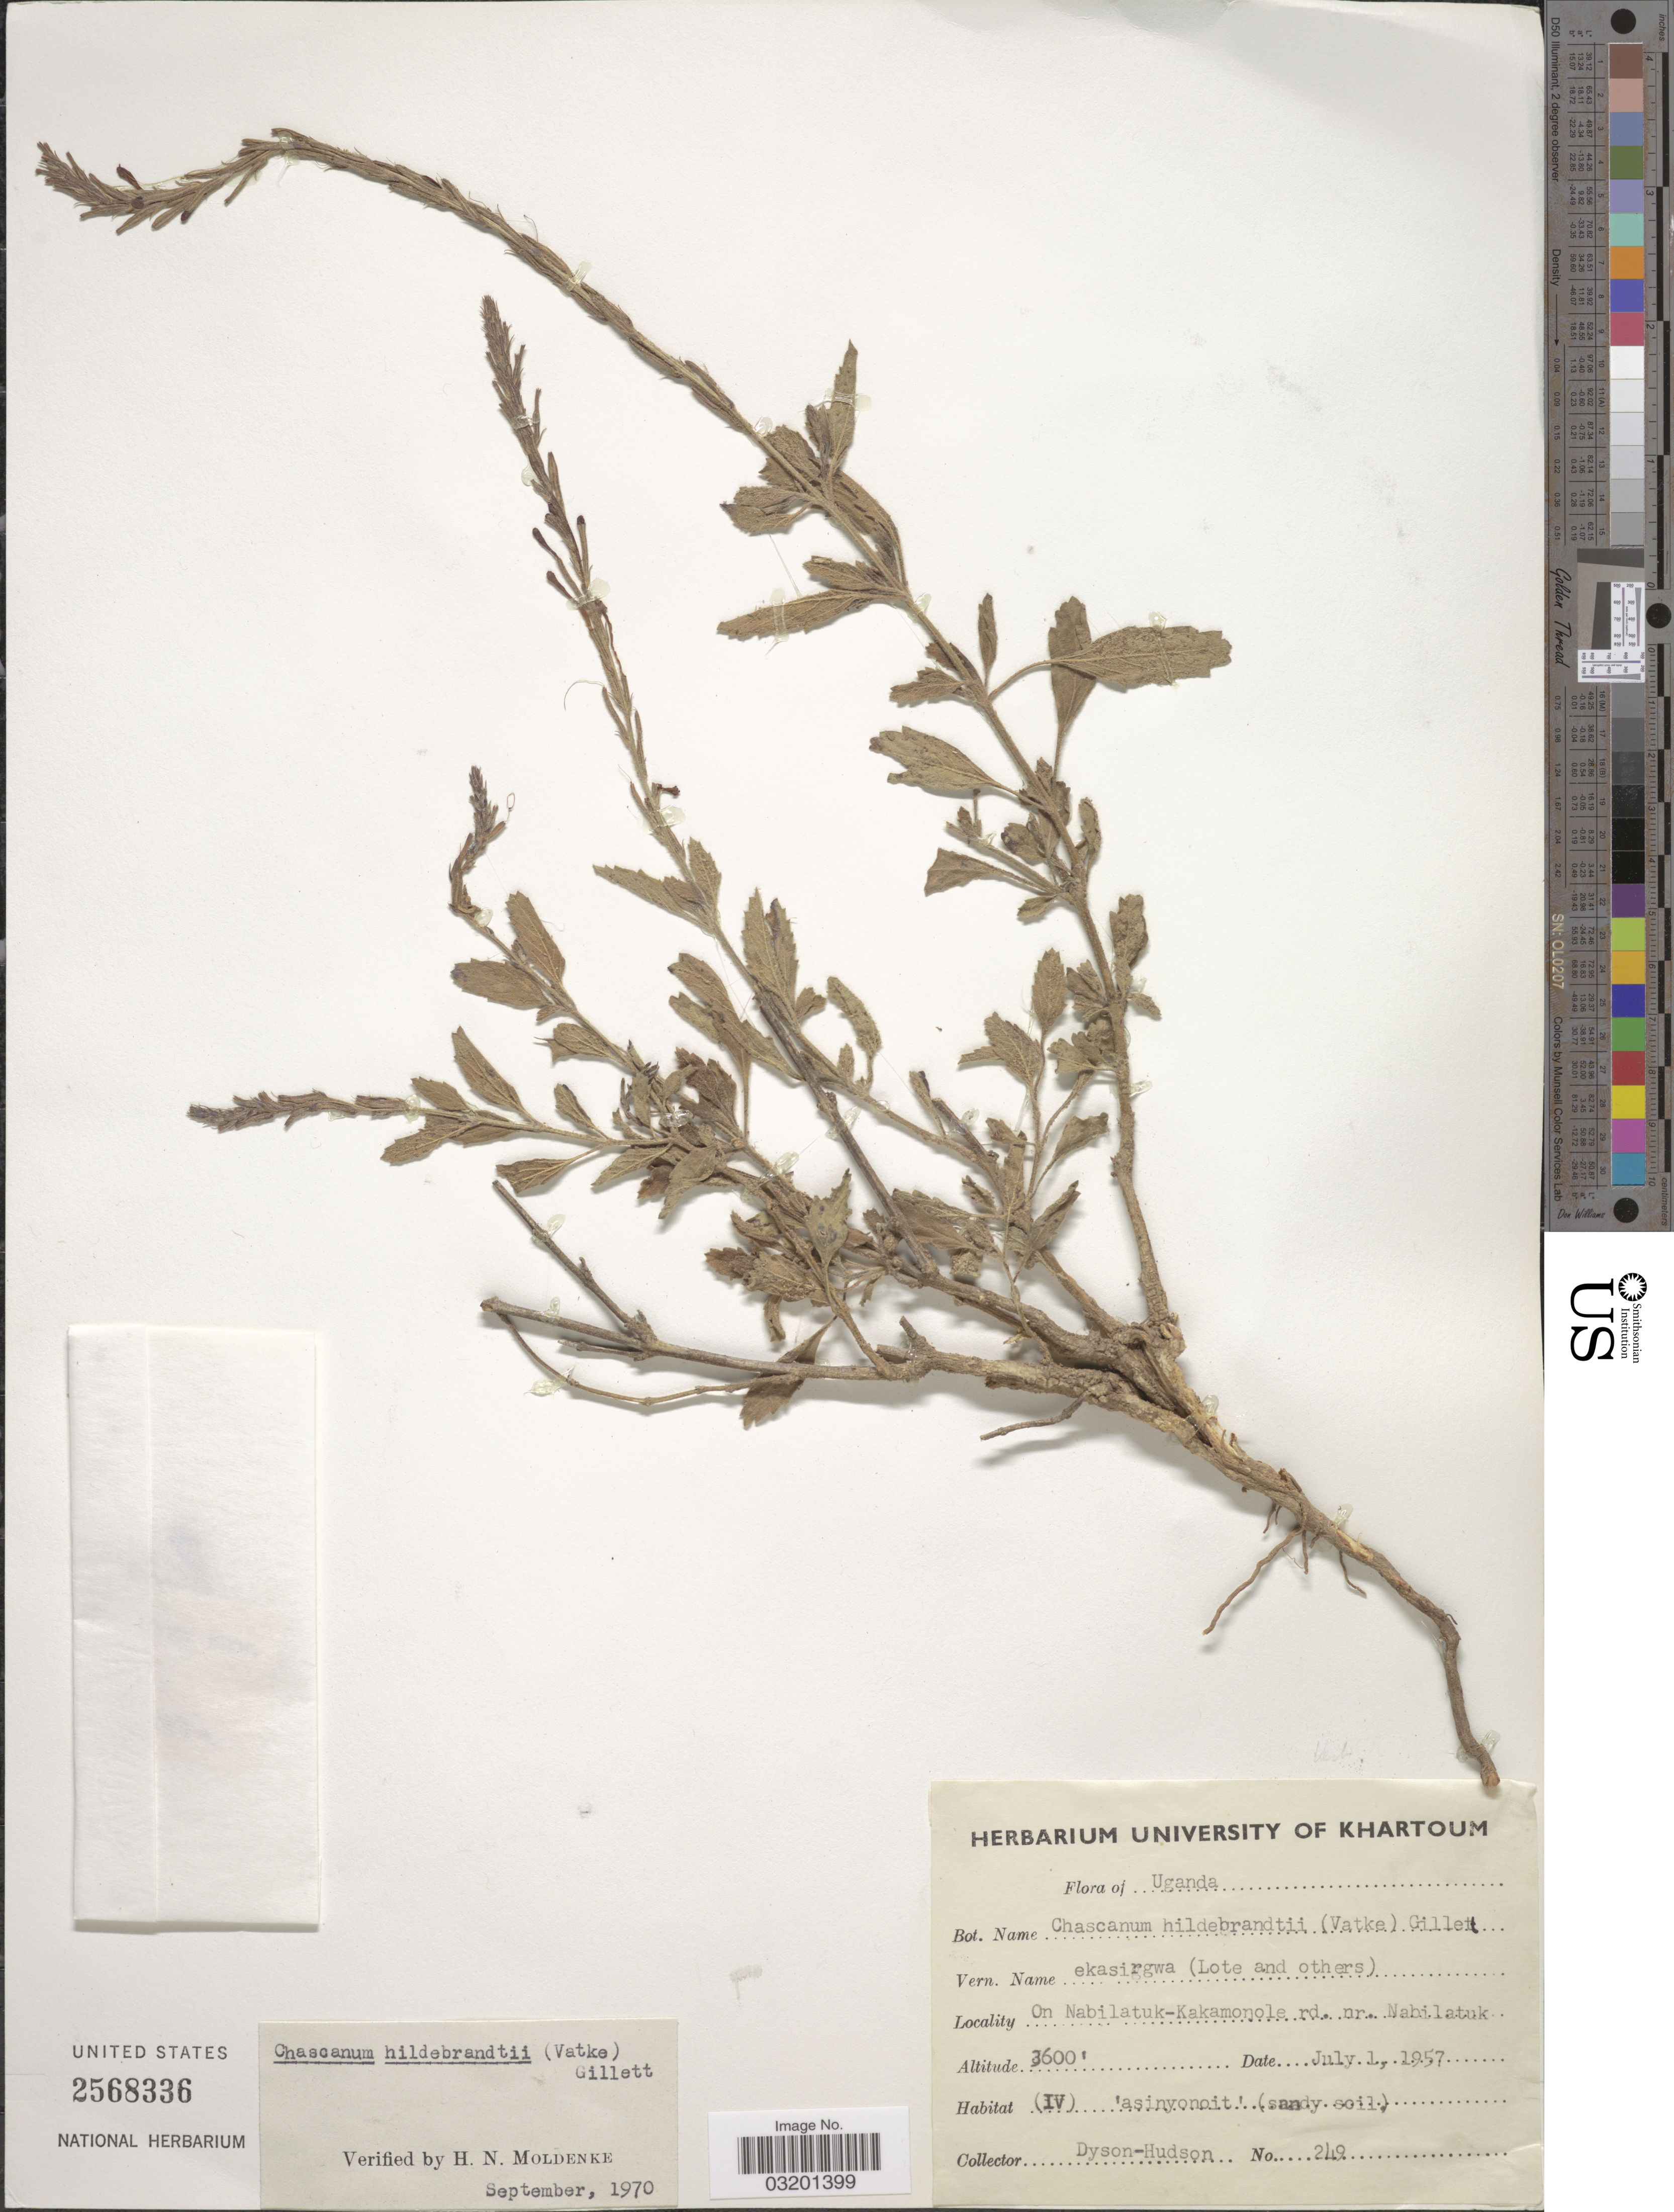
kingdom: Plantae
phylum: Tracheophyta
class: Magnoliopsida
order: Lamiales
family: Verbenaceae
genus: Chascanum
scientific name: Chascanum hildebrandtii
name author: (Vatke) J.B. Gillett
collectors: Dyson-Hudson, --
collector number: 249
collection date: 1957-07-01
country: Uganda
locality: On Nabilatuk-Kakamonole rd. nr. Nabilatuk.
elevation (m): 1097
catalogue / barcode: US 2568336